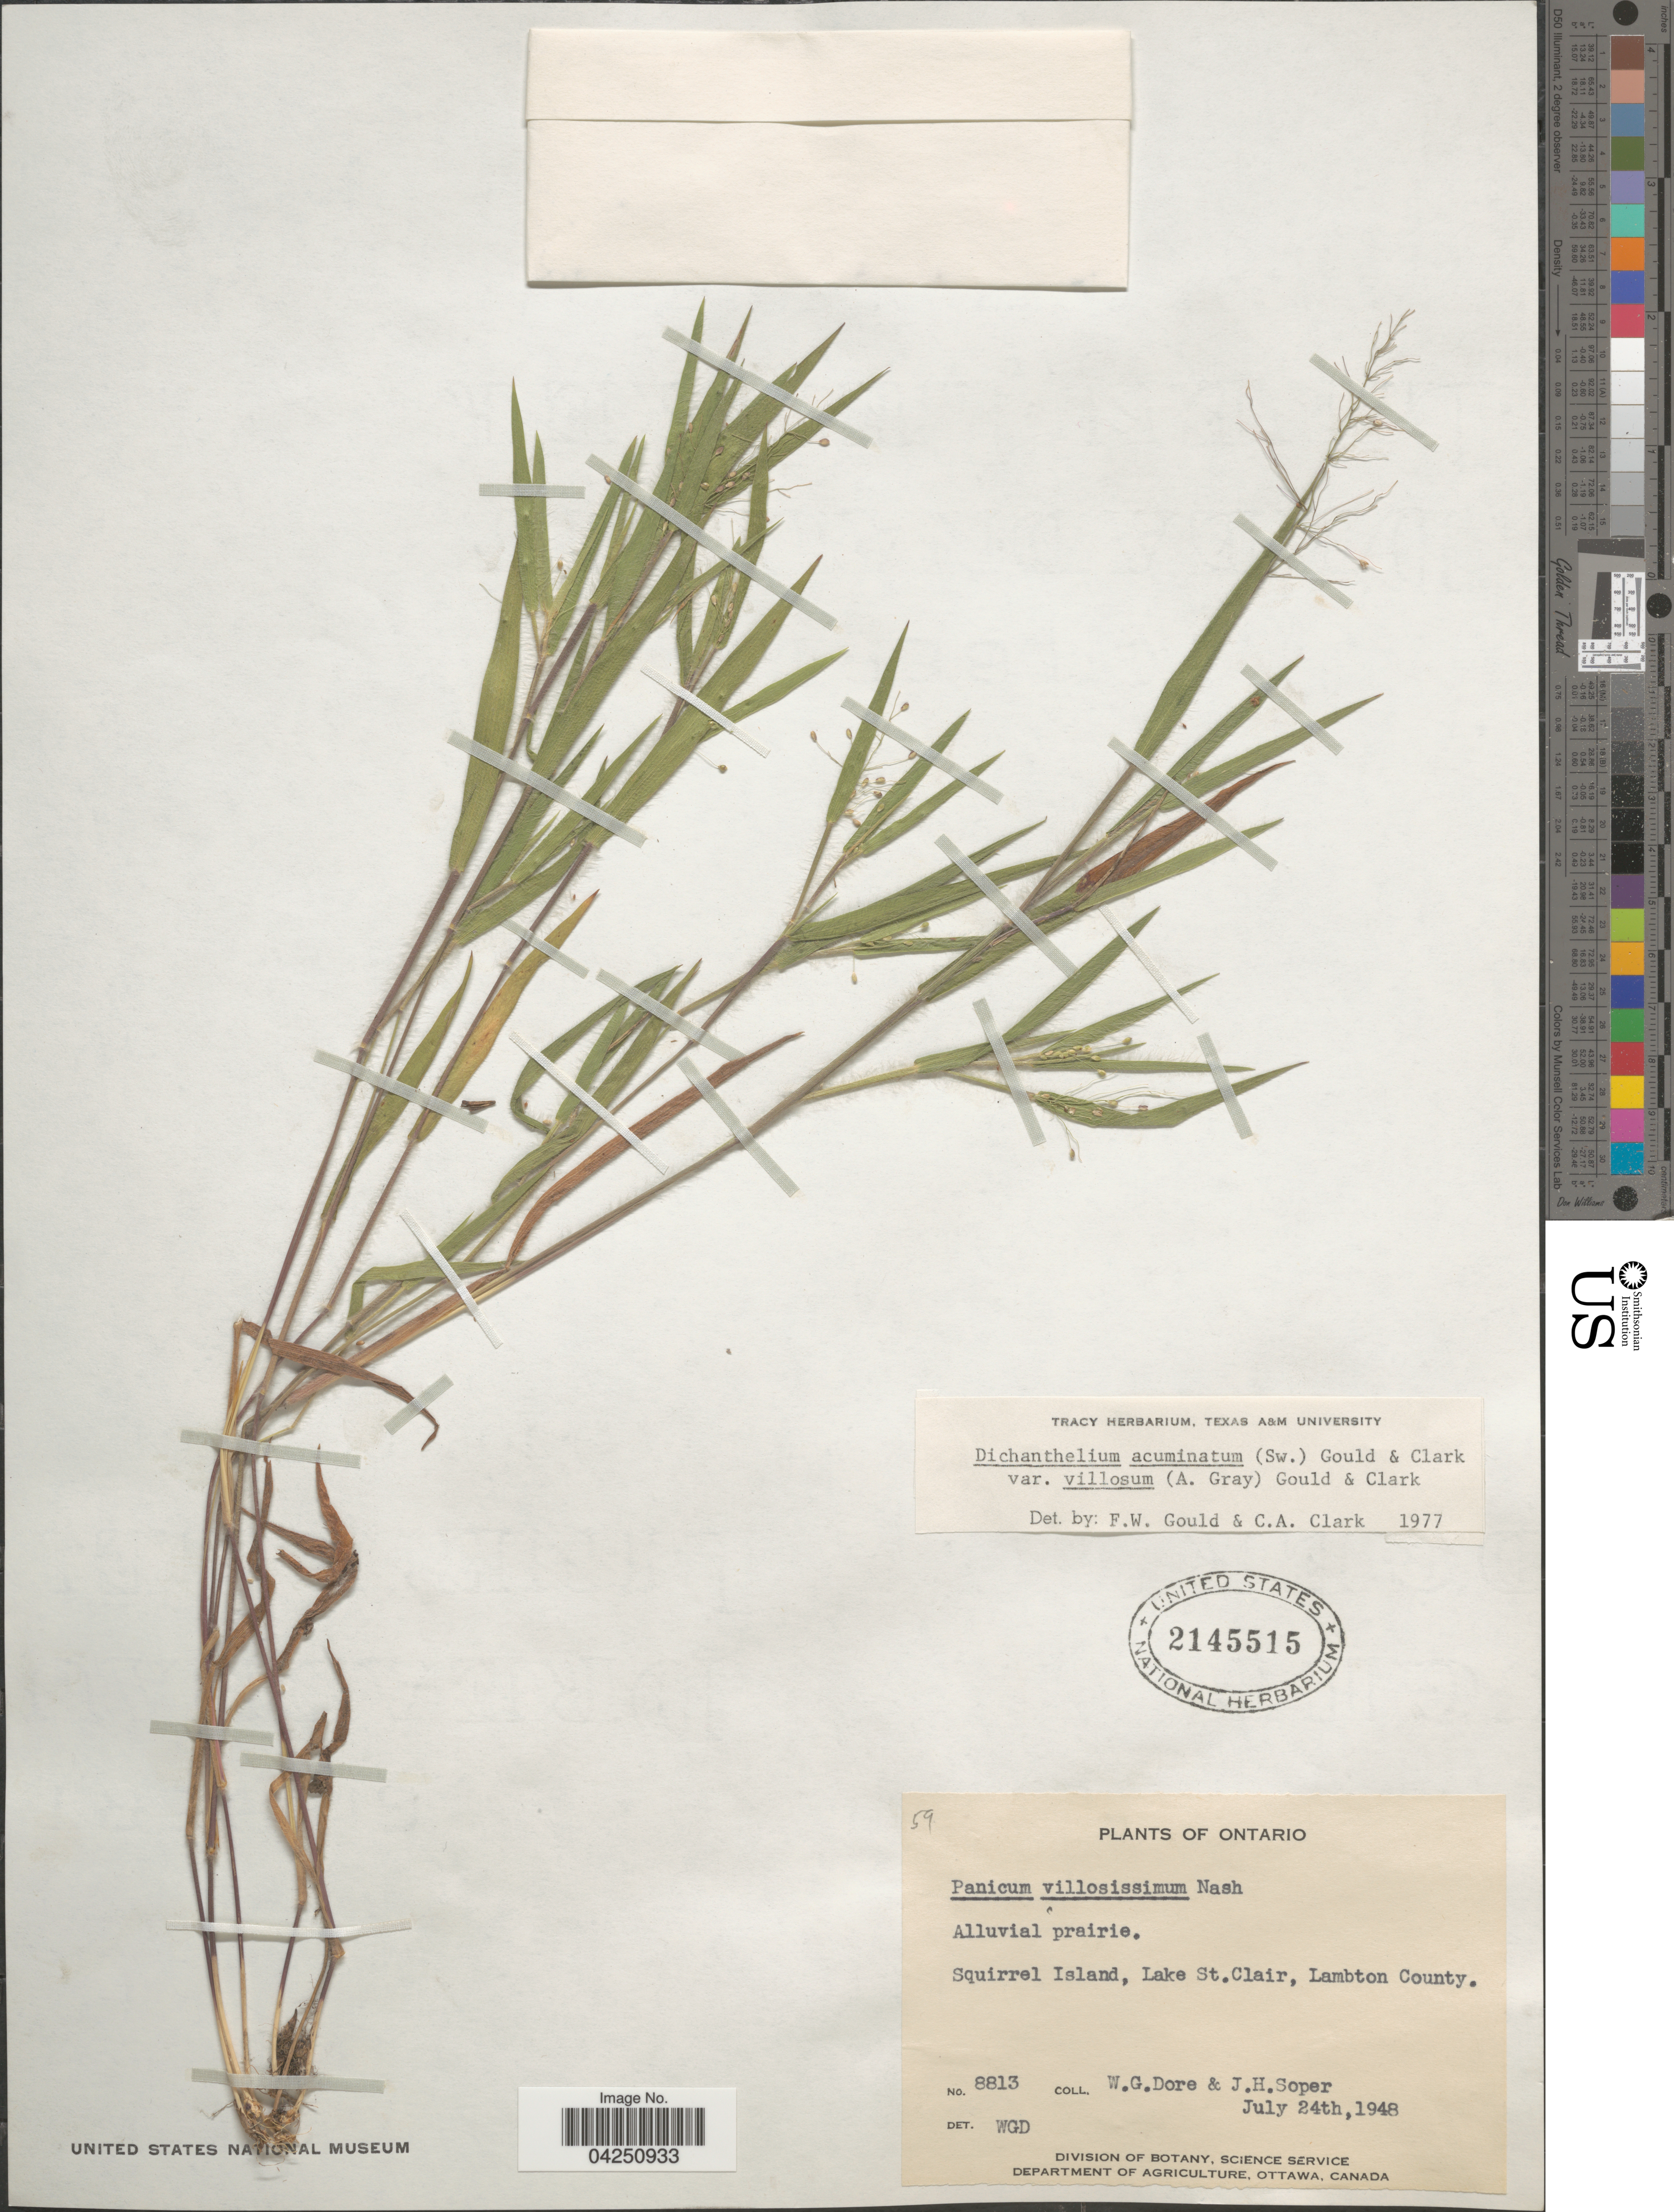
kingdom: Plantae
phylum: Tracheophyta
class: Liliopsida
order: Poales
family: Poaceae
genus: Dichanthelium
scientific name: Dichanthelium acuminatum var. acuminatum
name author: (Sw.) Gould & C.A. Clark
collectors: W. Dore & J. H. Soper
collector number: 8813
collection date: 1948-07-24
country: Canada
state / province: Ontario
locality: Squirrel Island, Lake St. Clair, Lambton County.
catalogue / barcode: US 2145515